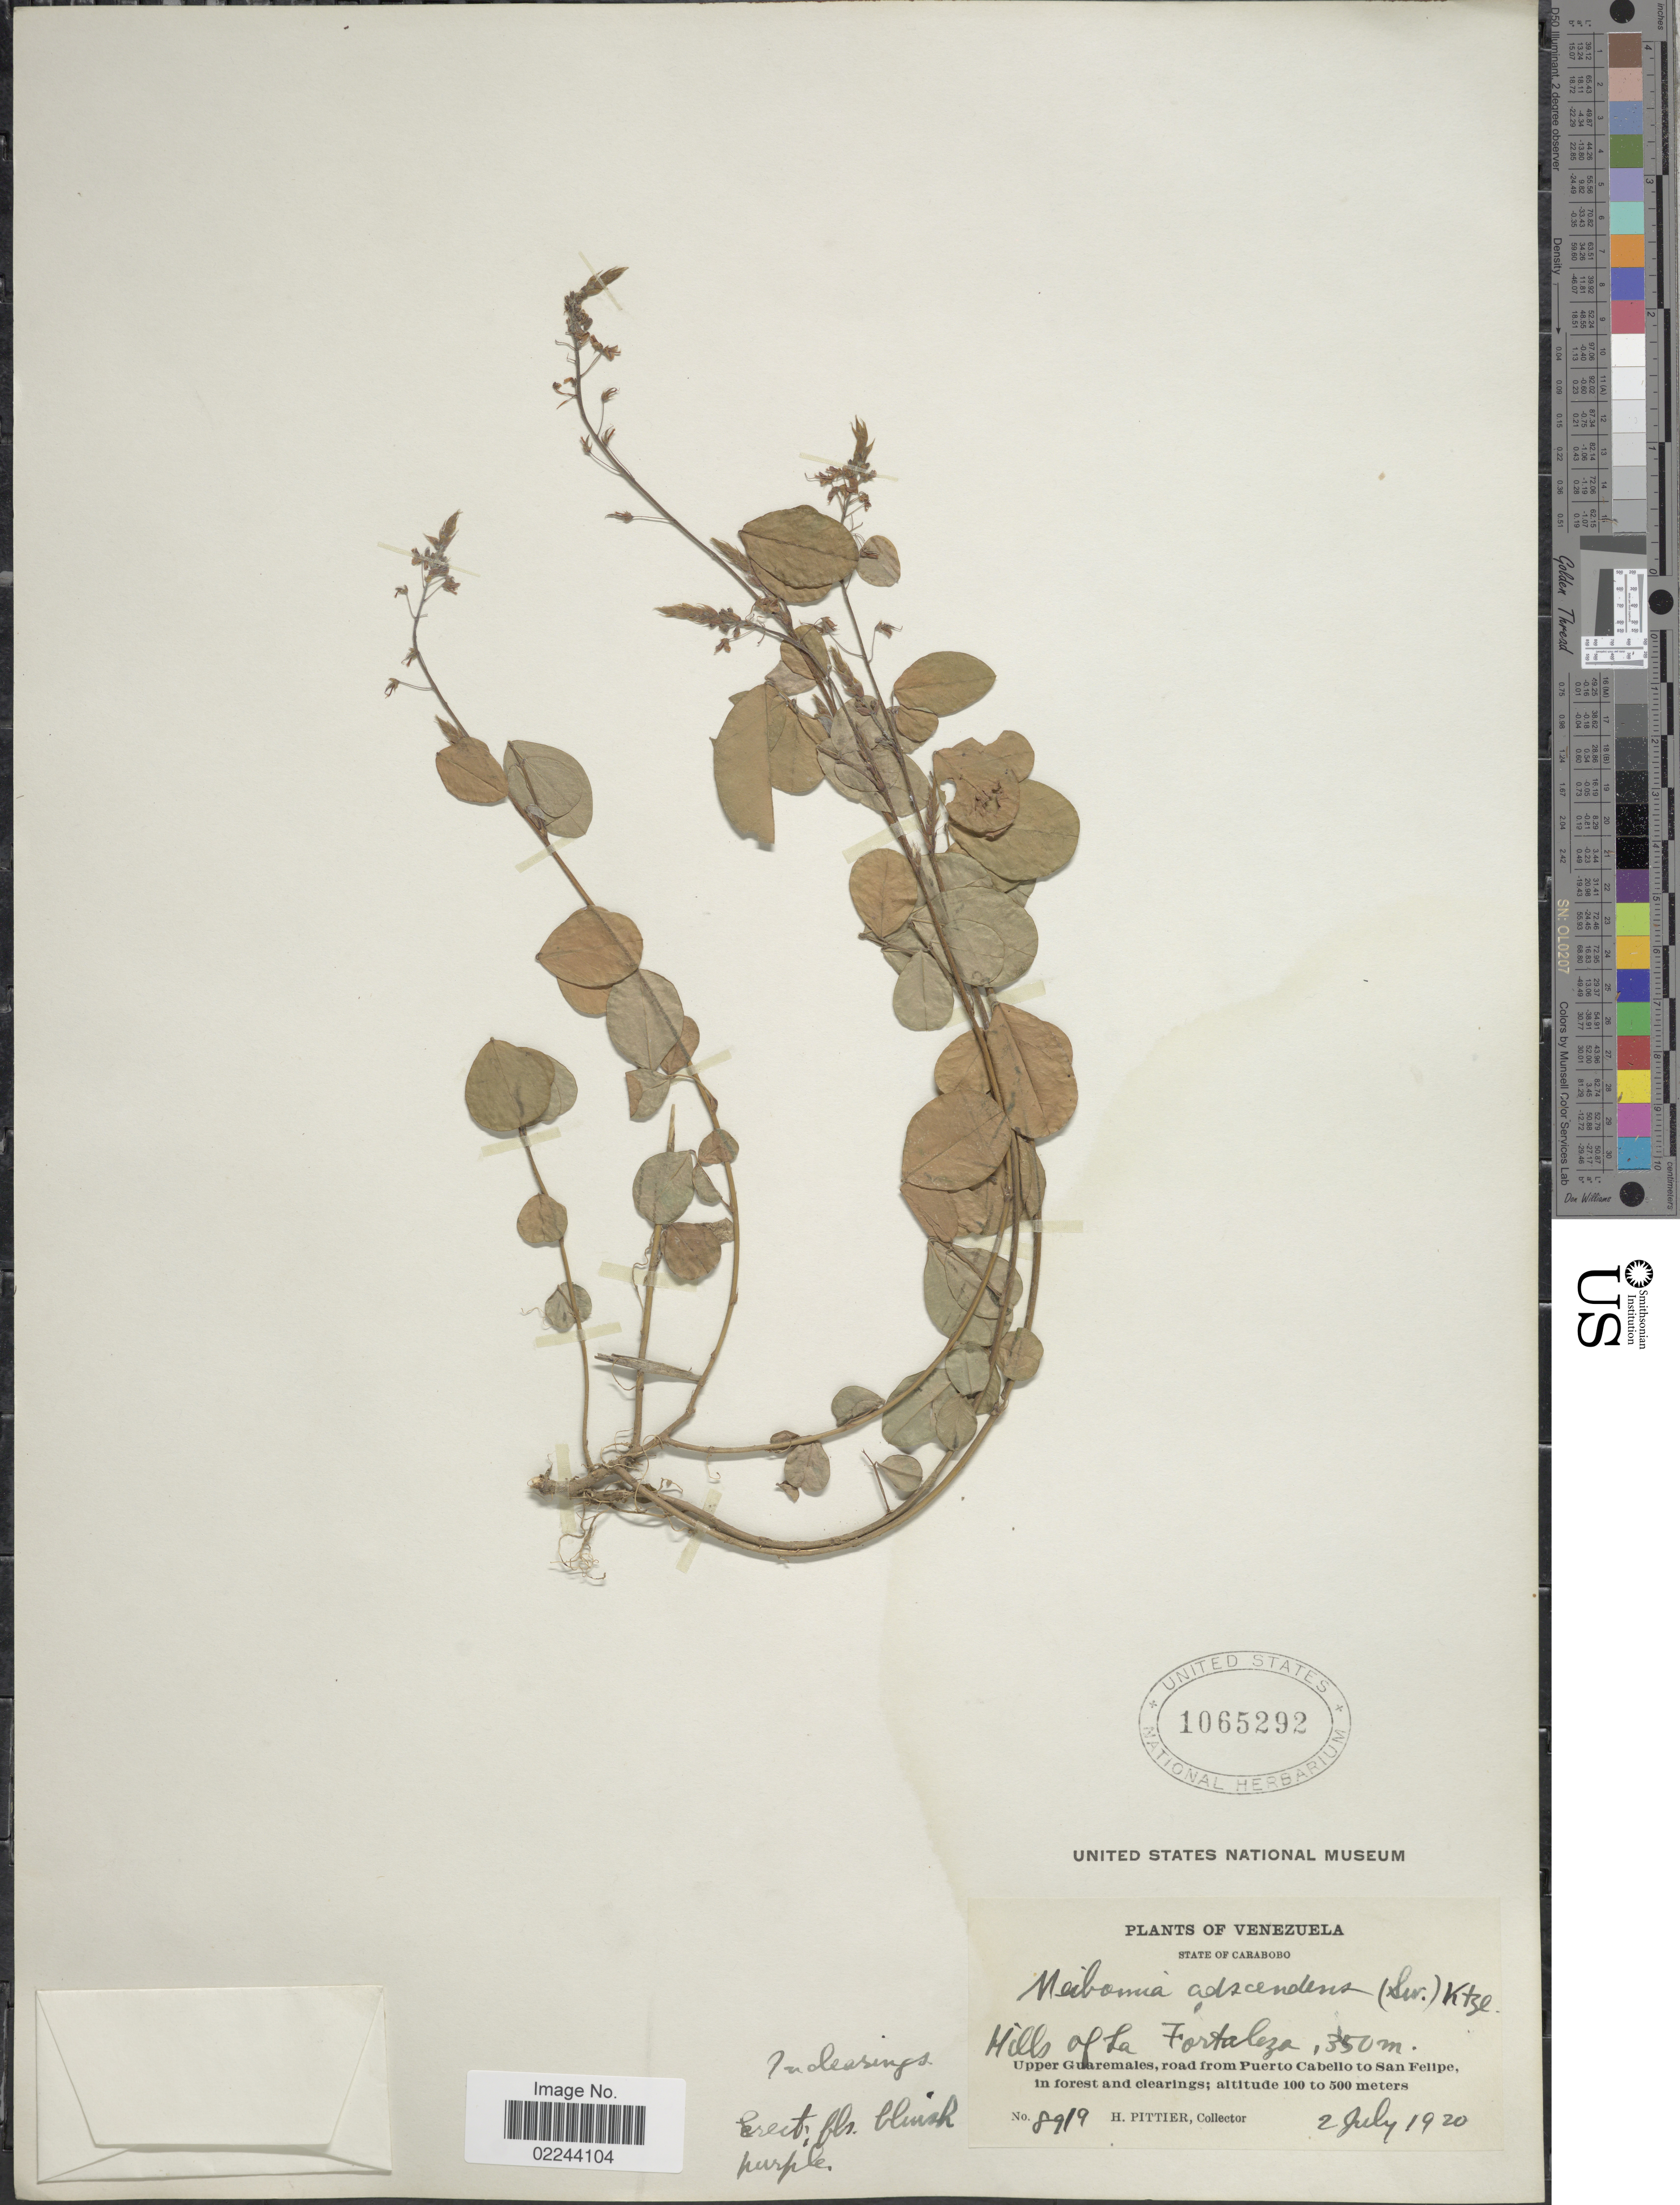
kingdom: Plantae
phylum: Tracheophyta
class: Magnoliopsida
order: Fabales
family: Fabaceae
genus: Grona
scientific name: Grona adscendens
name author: (Sw.) H. Ohashi & K. Ohashi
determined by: Strong, Mark T., (BOT), Smithsonian Institution - National Museum of Natural History (UNITED STATES)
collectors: H. F. Pittier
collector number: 8919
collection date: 1920-07-02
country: Venezuela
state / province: Carabobo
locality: Hills of La Fortaleza, Upper Guaremales, road from Puerto Cabello to San Felipe, in forest and clearings, In clearings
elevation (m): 100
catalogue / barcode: US 1065292